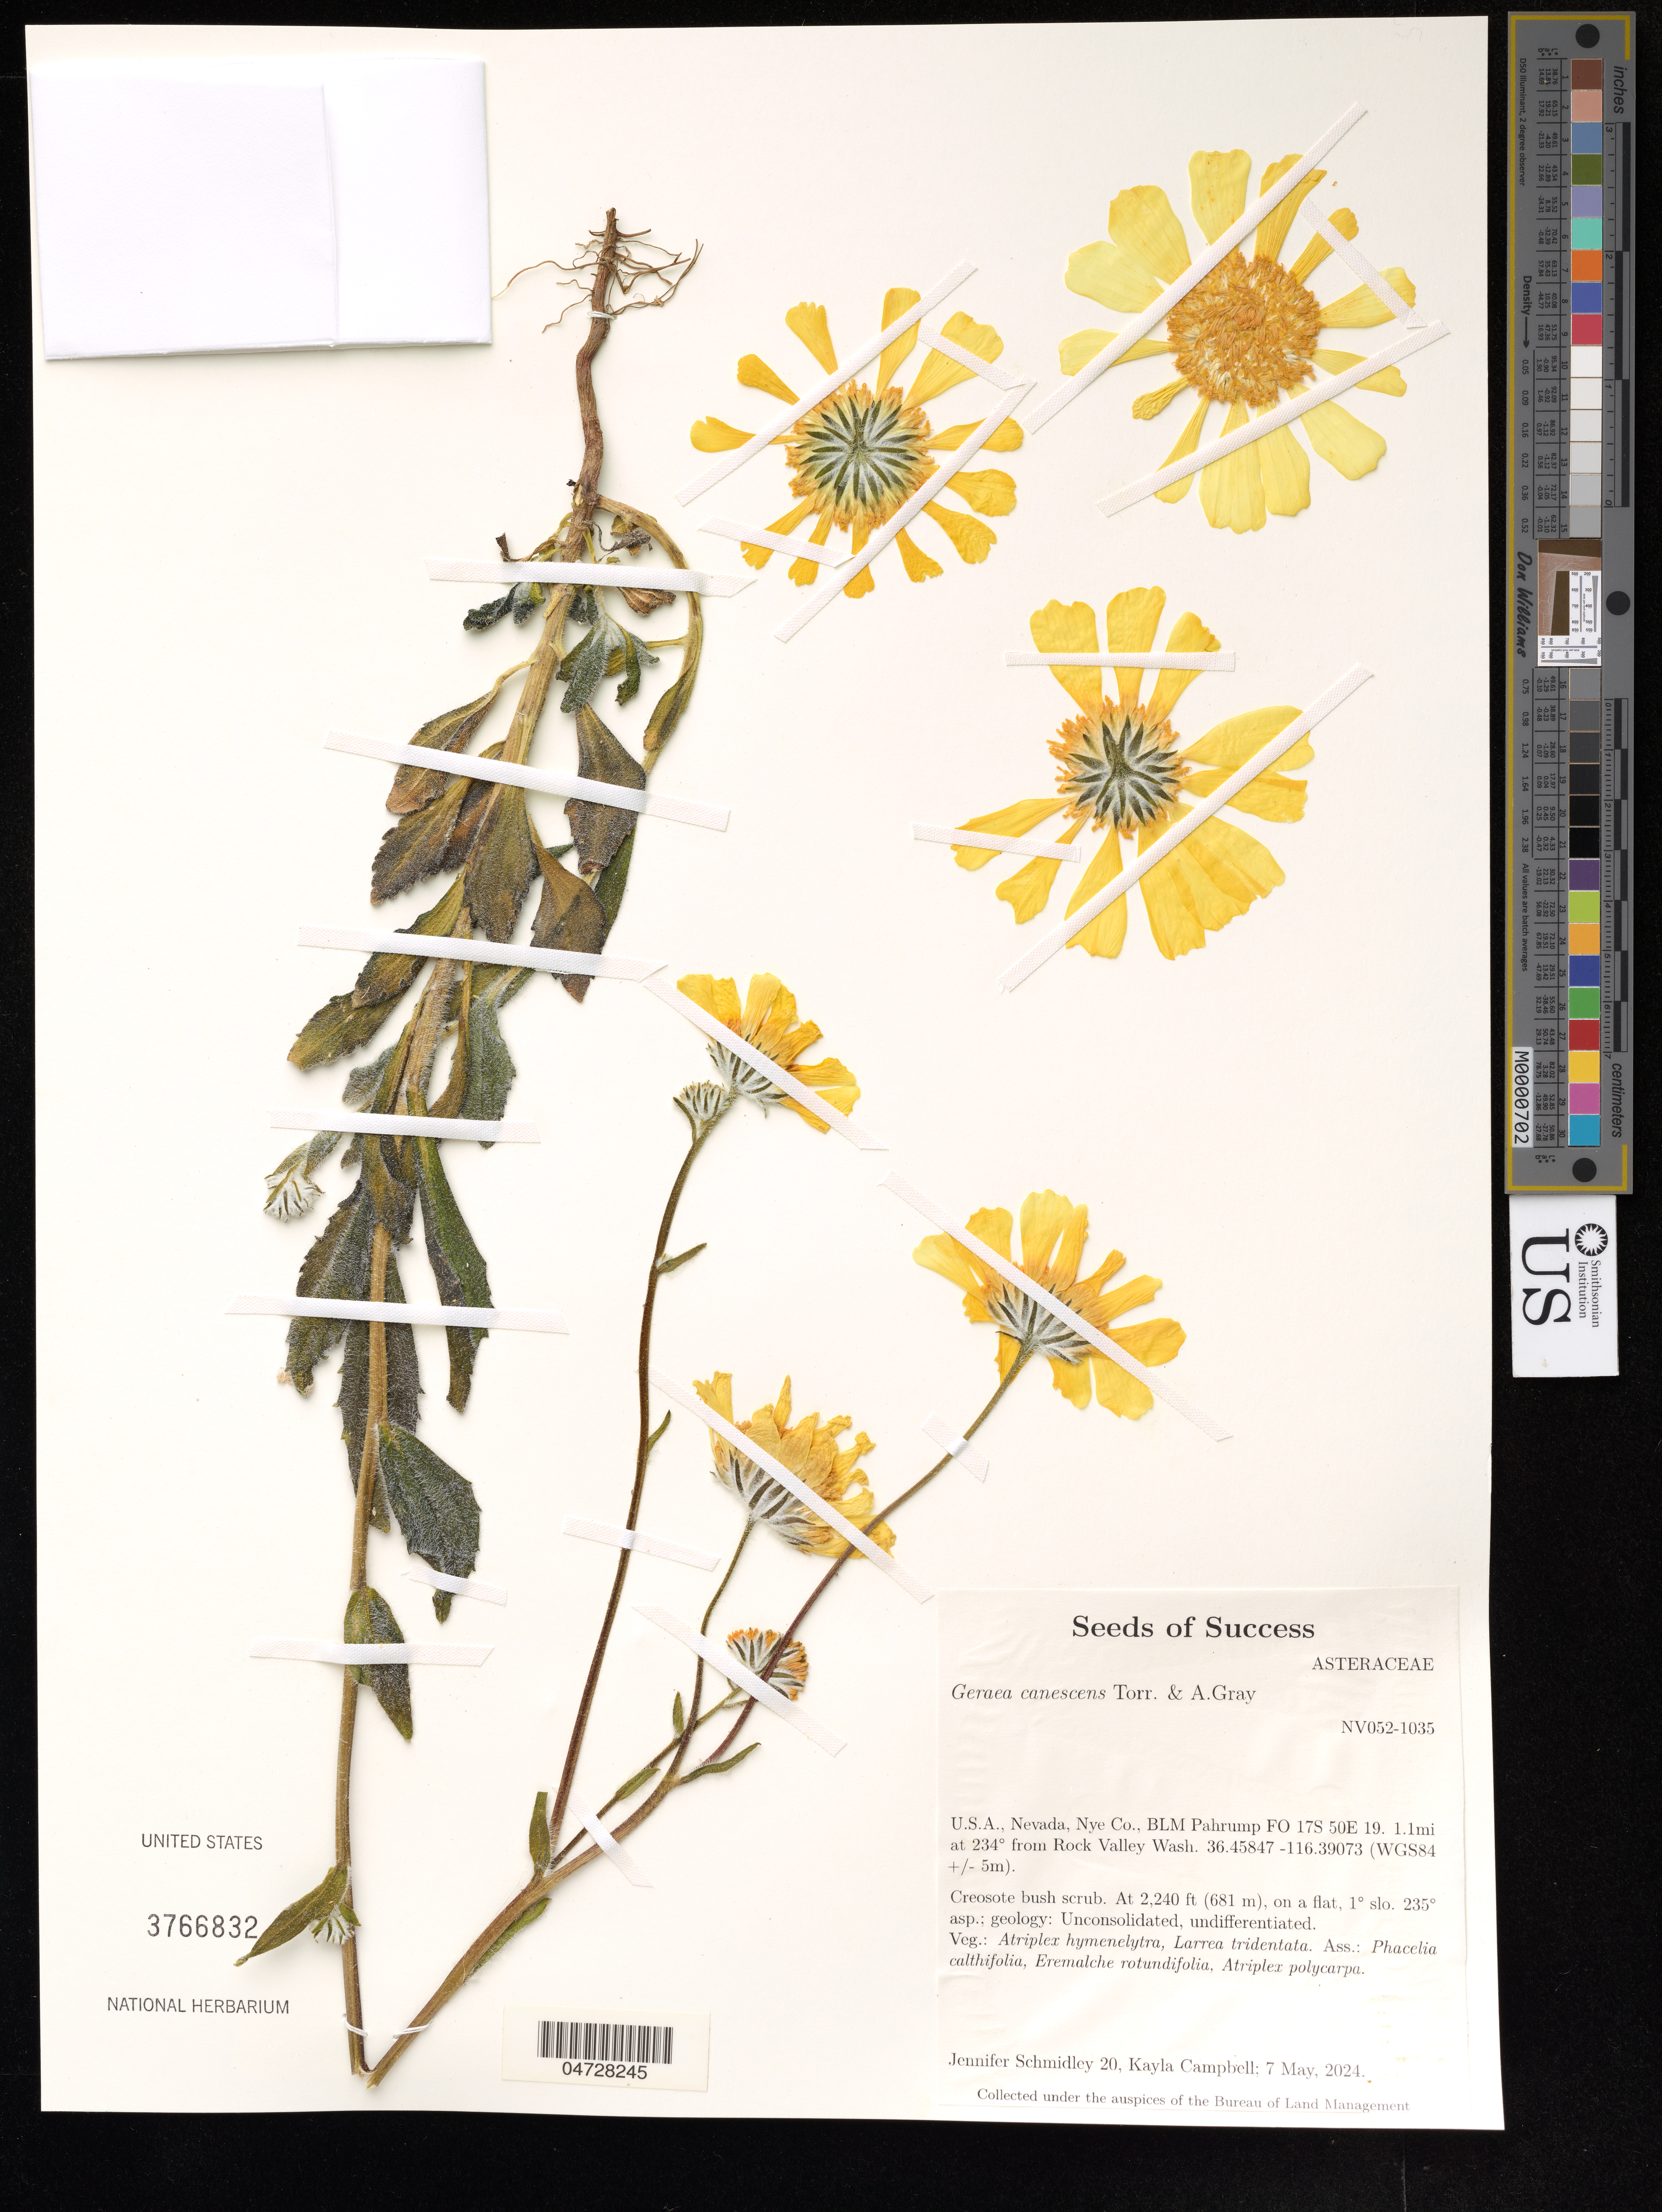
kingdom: Plantae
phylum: Tracheophyta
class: Magnoliopsida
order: Asterales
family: Asteraceae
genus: Geraea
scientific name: Geraea canescens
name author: Torr. & A. Gray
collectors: J. Schmidley & K. Campbell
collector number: NV052-1035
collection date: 2024-05-07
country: United States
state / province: Nevada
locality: Nye Co., BLM Pahrump FO.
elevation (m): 683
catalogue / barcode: US 3766832